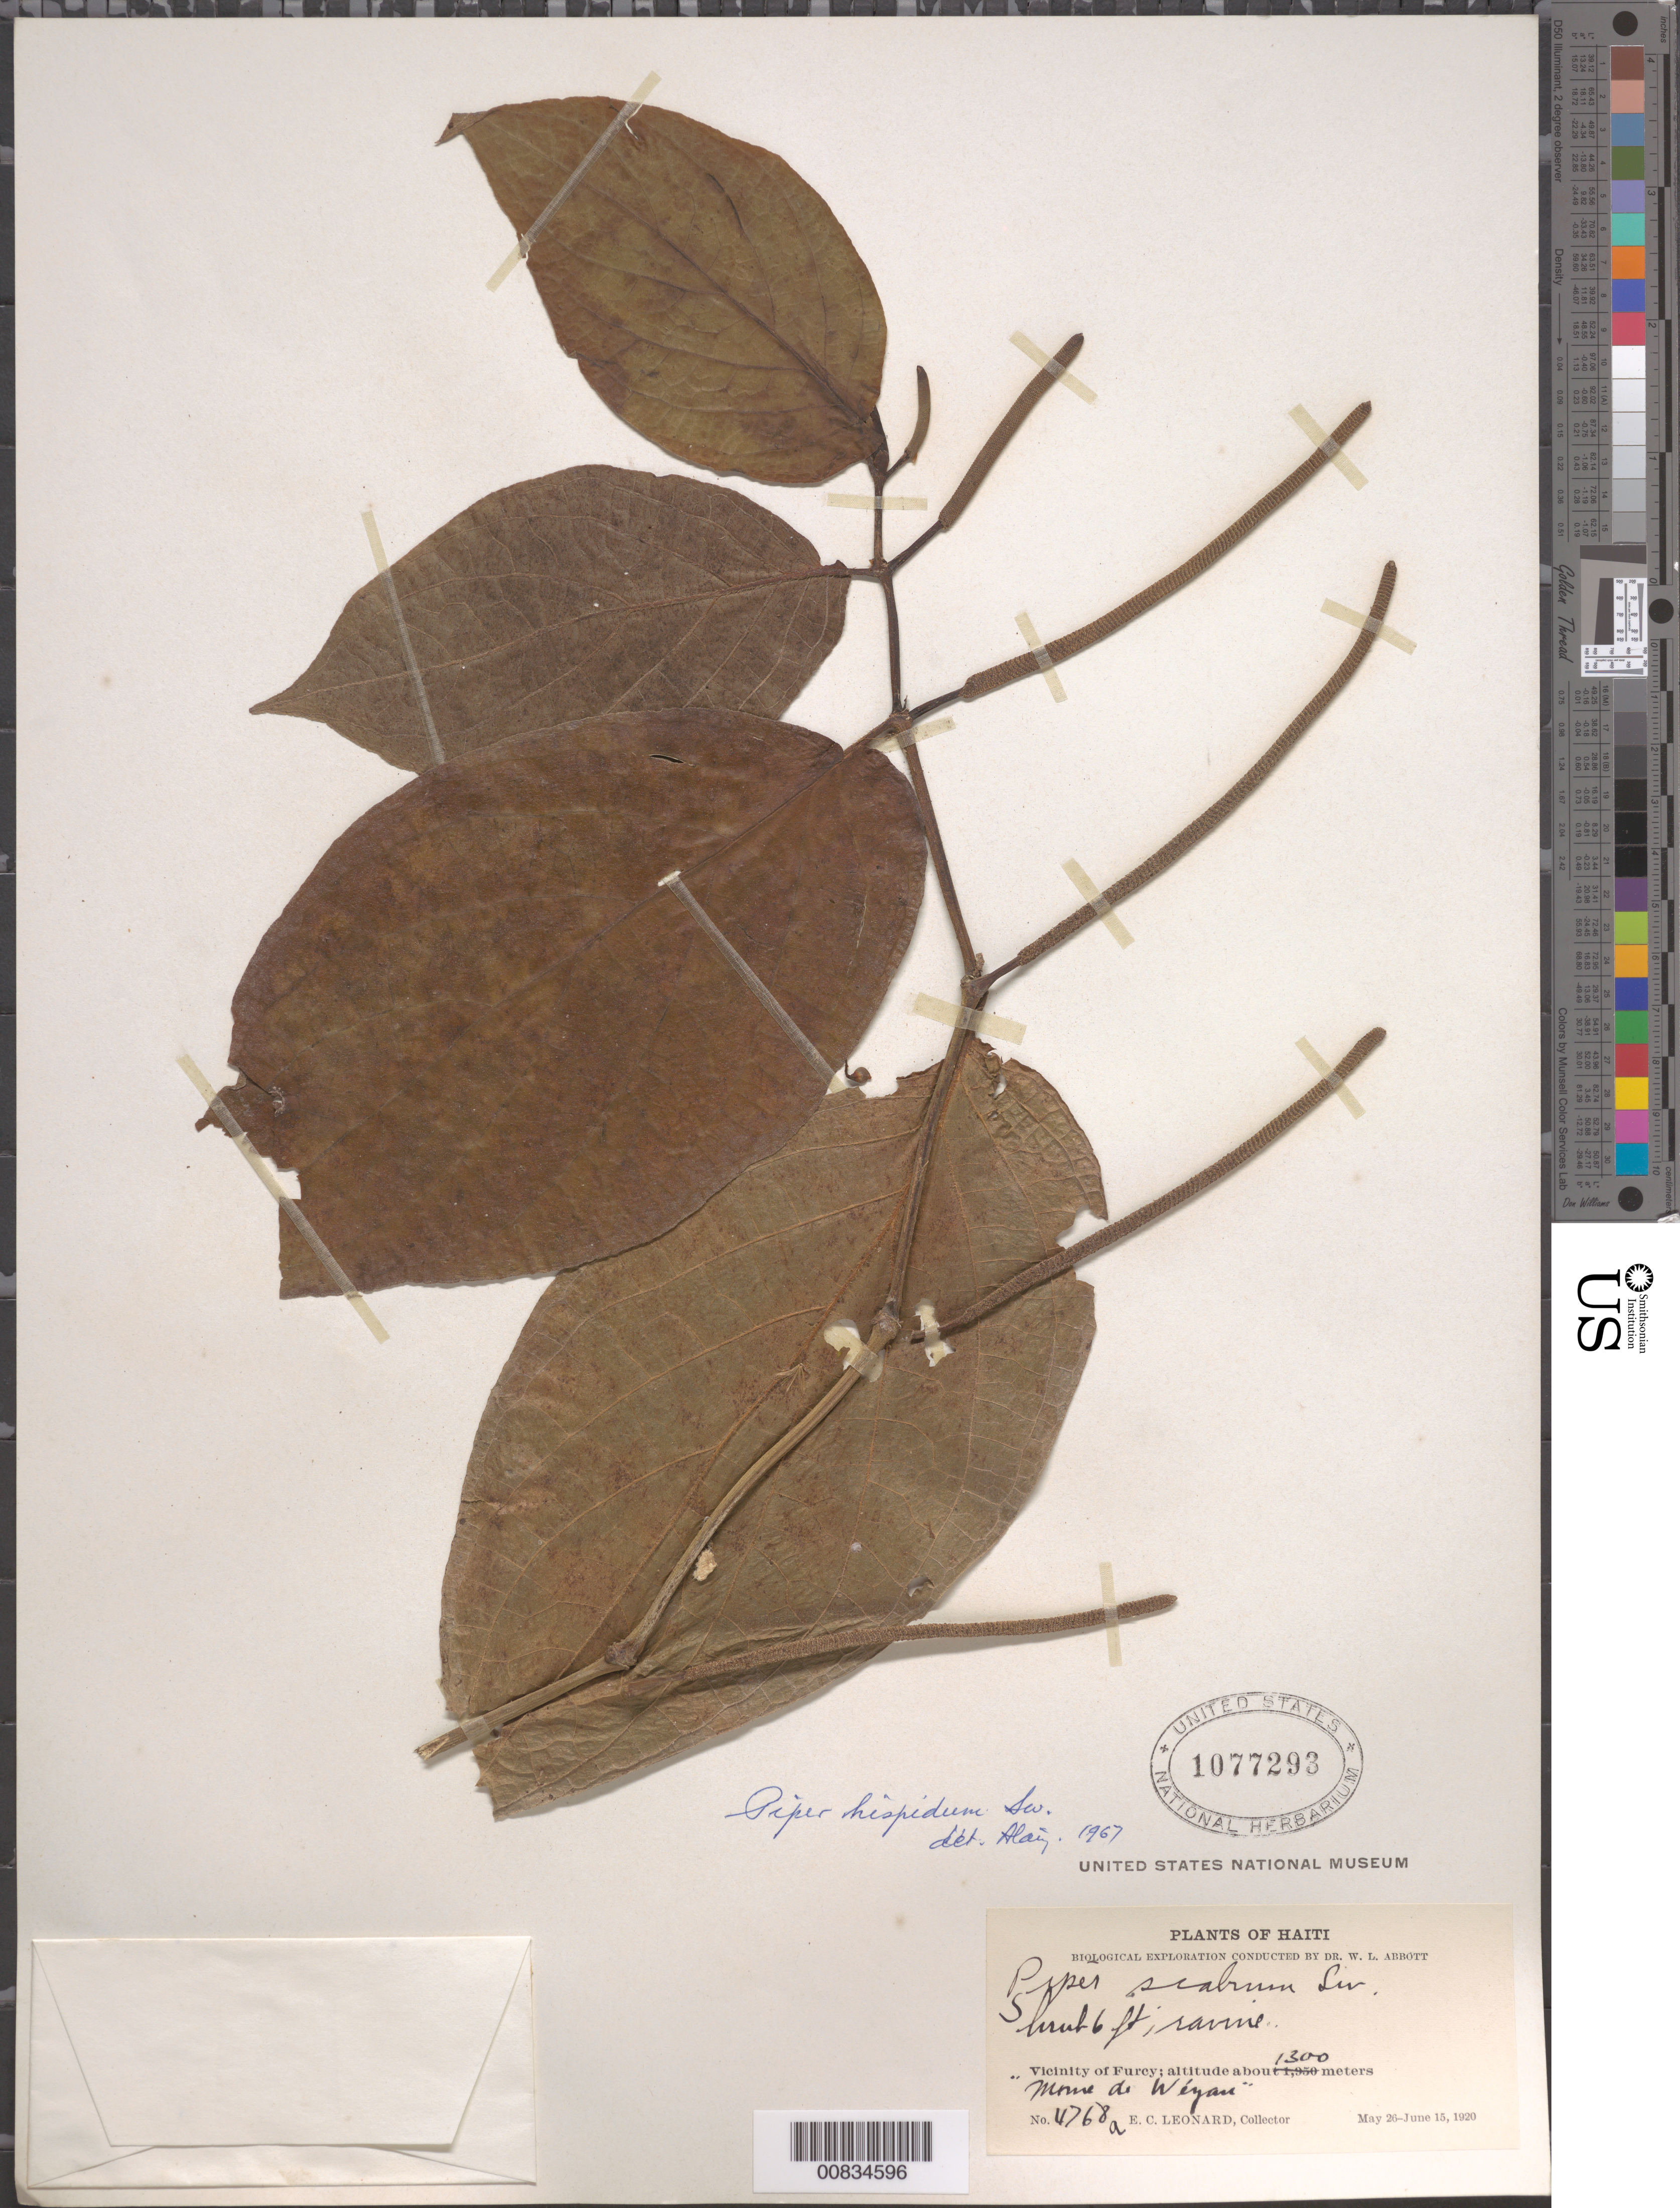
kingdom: Plantae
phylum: Tracheophyta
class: Magnoliopsida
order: Piperales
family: Piperaceae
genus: Piper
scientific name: Piper hispidum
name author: Sw.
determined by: Liogier, Alain H.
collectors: E. C. Leonard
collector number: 4768a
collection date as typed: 26 May 1920 to 15 Jun 1920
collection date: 1920-05-26/1920-06-15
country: Haiti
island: Hispaniola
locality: Vicinity of Furcy. "Morne de Wéyan".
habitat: Ravine.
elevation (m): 1300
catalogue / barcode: US 1077293